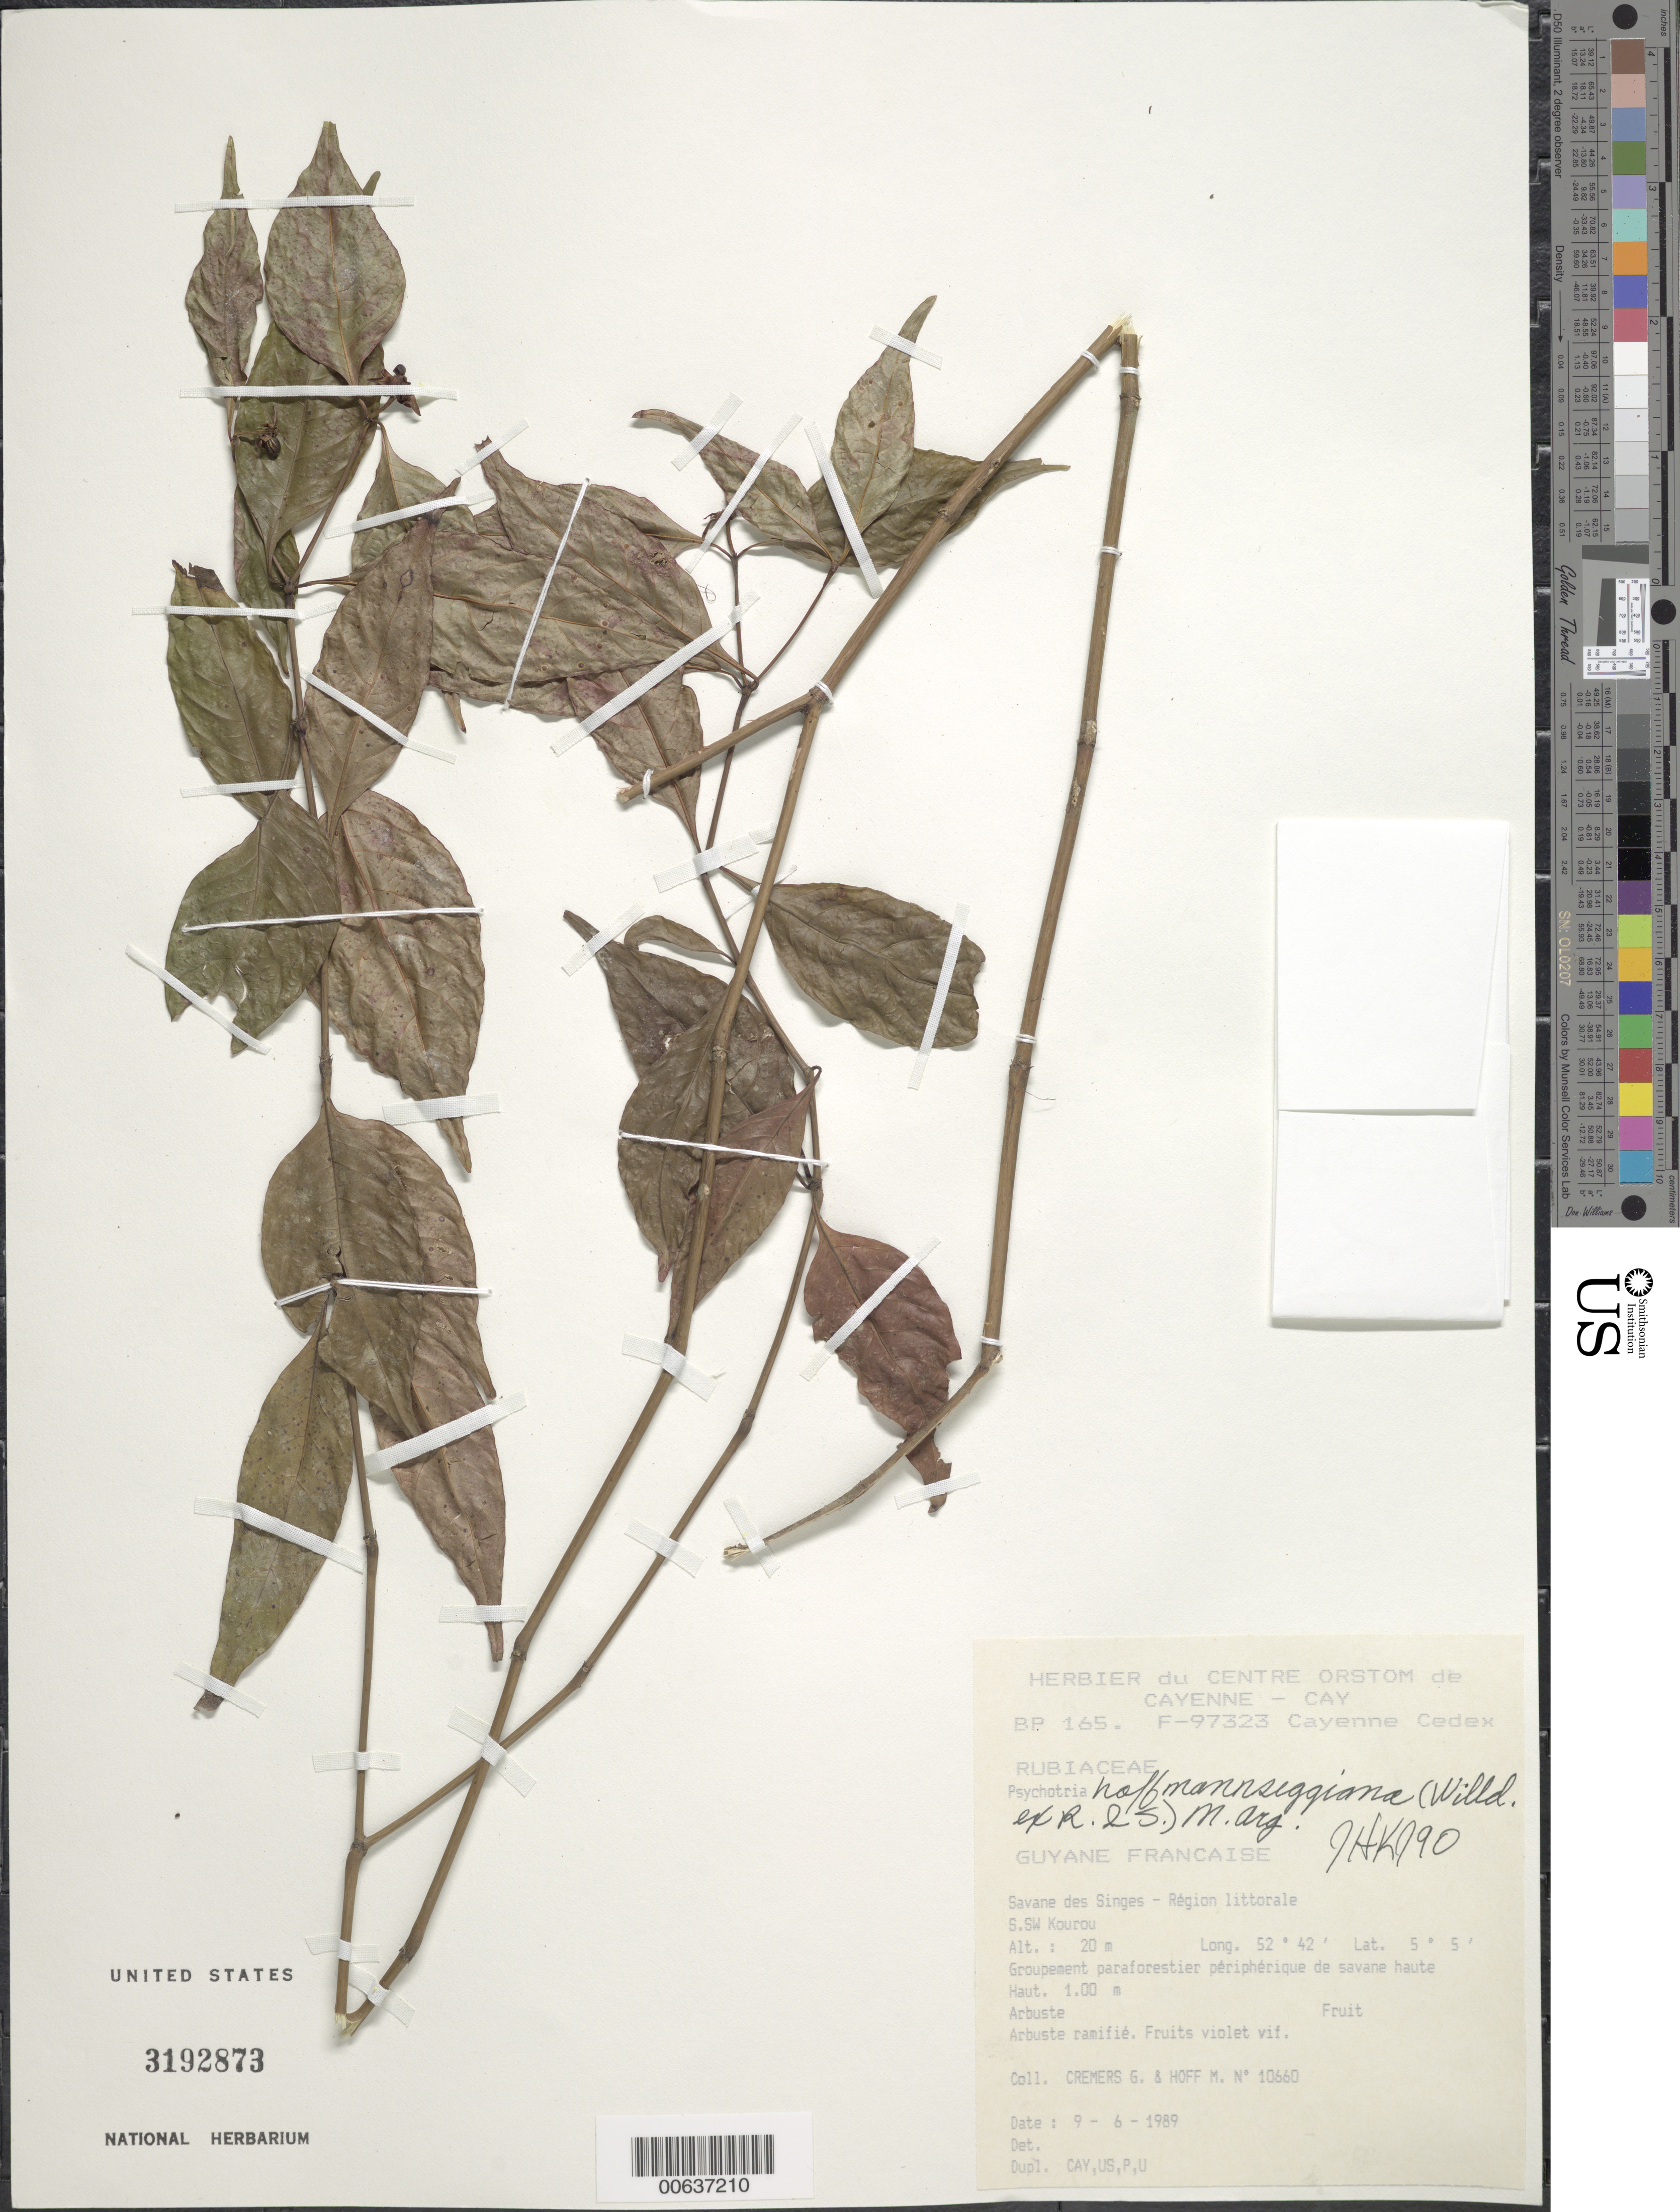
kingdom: Plantae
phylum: Tracheophyta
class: Magnoliopsida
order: Gentianales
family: Rubiaceae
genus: Palicourea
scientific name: Palicourea hoffmannseggiana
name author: (Roem. & Schult.) Borhidi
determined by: Kirkbride, J. H., Jr.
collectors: G. Cremers & M. Hoff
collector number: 10660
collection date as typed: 9-Jun-89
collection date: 1989-06-09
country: French Guiana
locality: Savane des Singes, SSW Kourou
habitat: Groupement paraforestier périphérique de savane haute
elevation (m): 20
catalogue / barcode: US 3192873